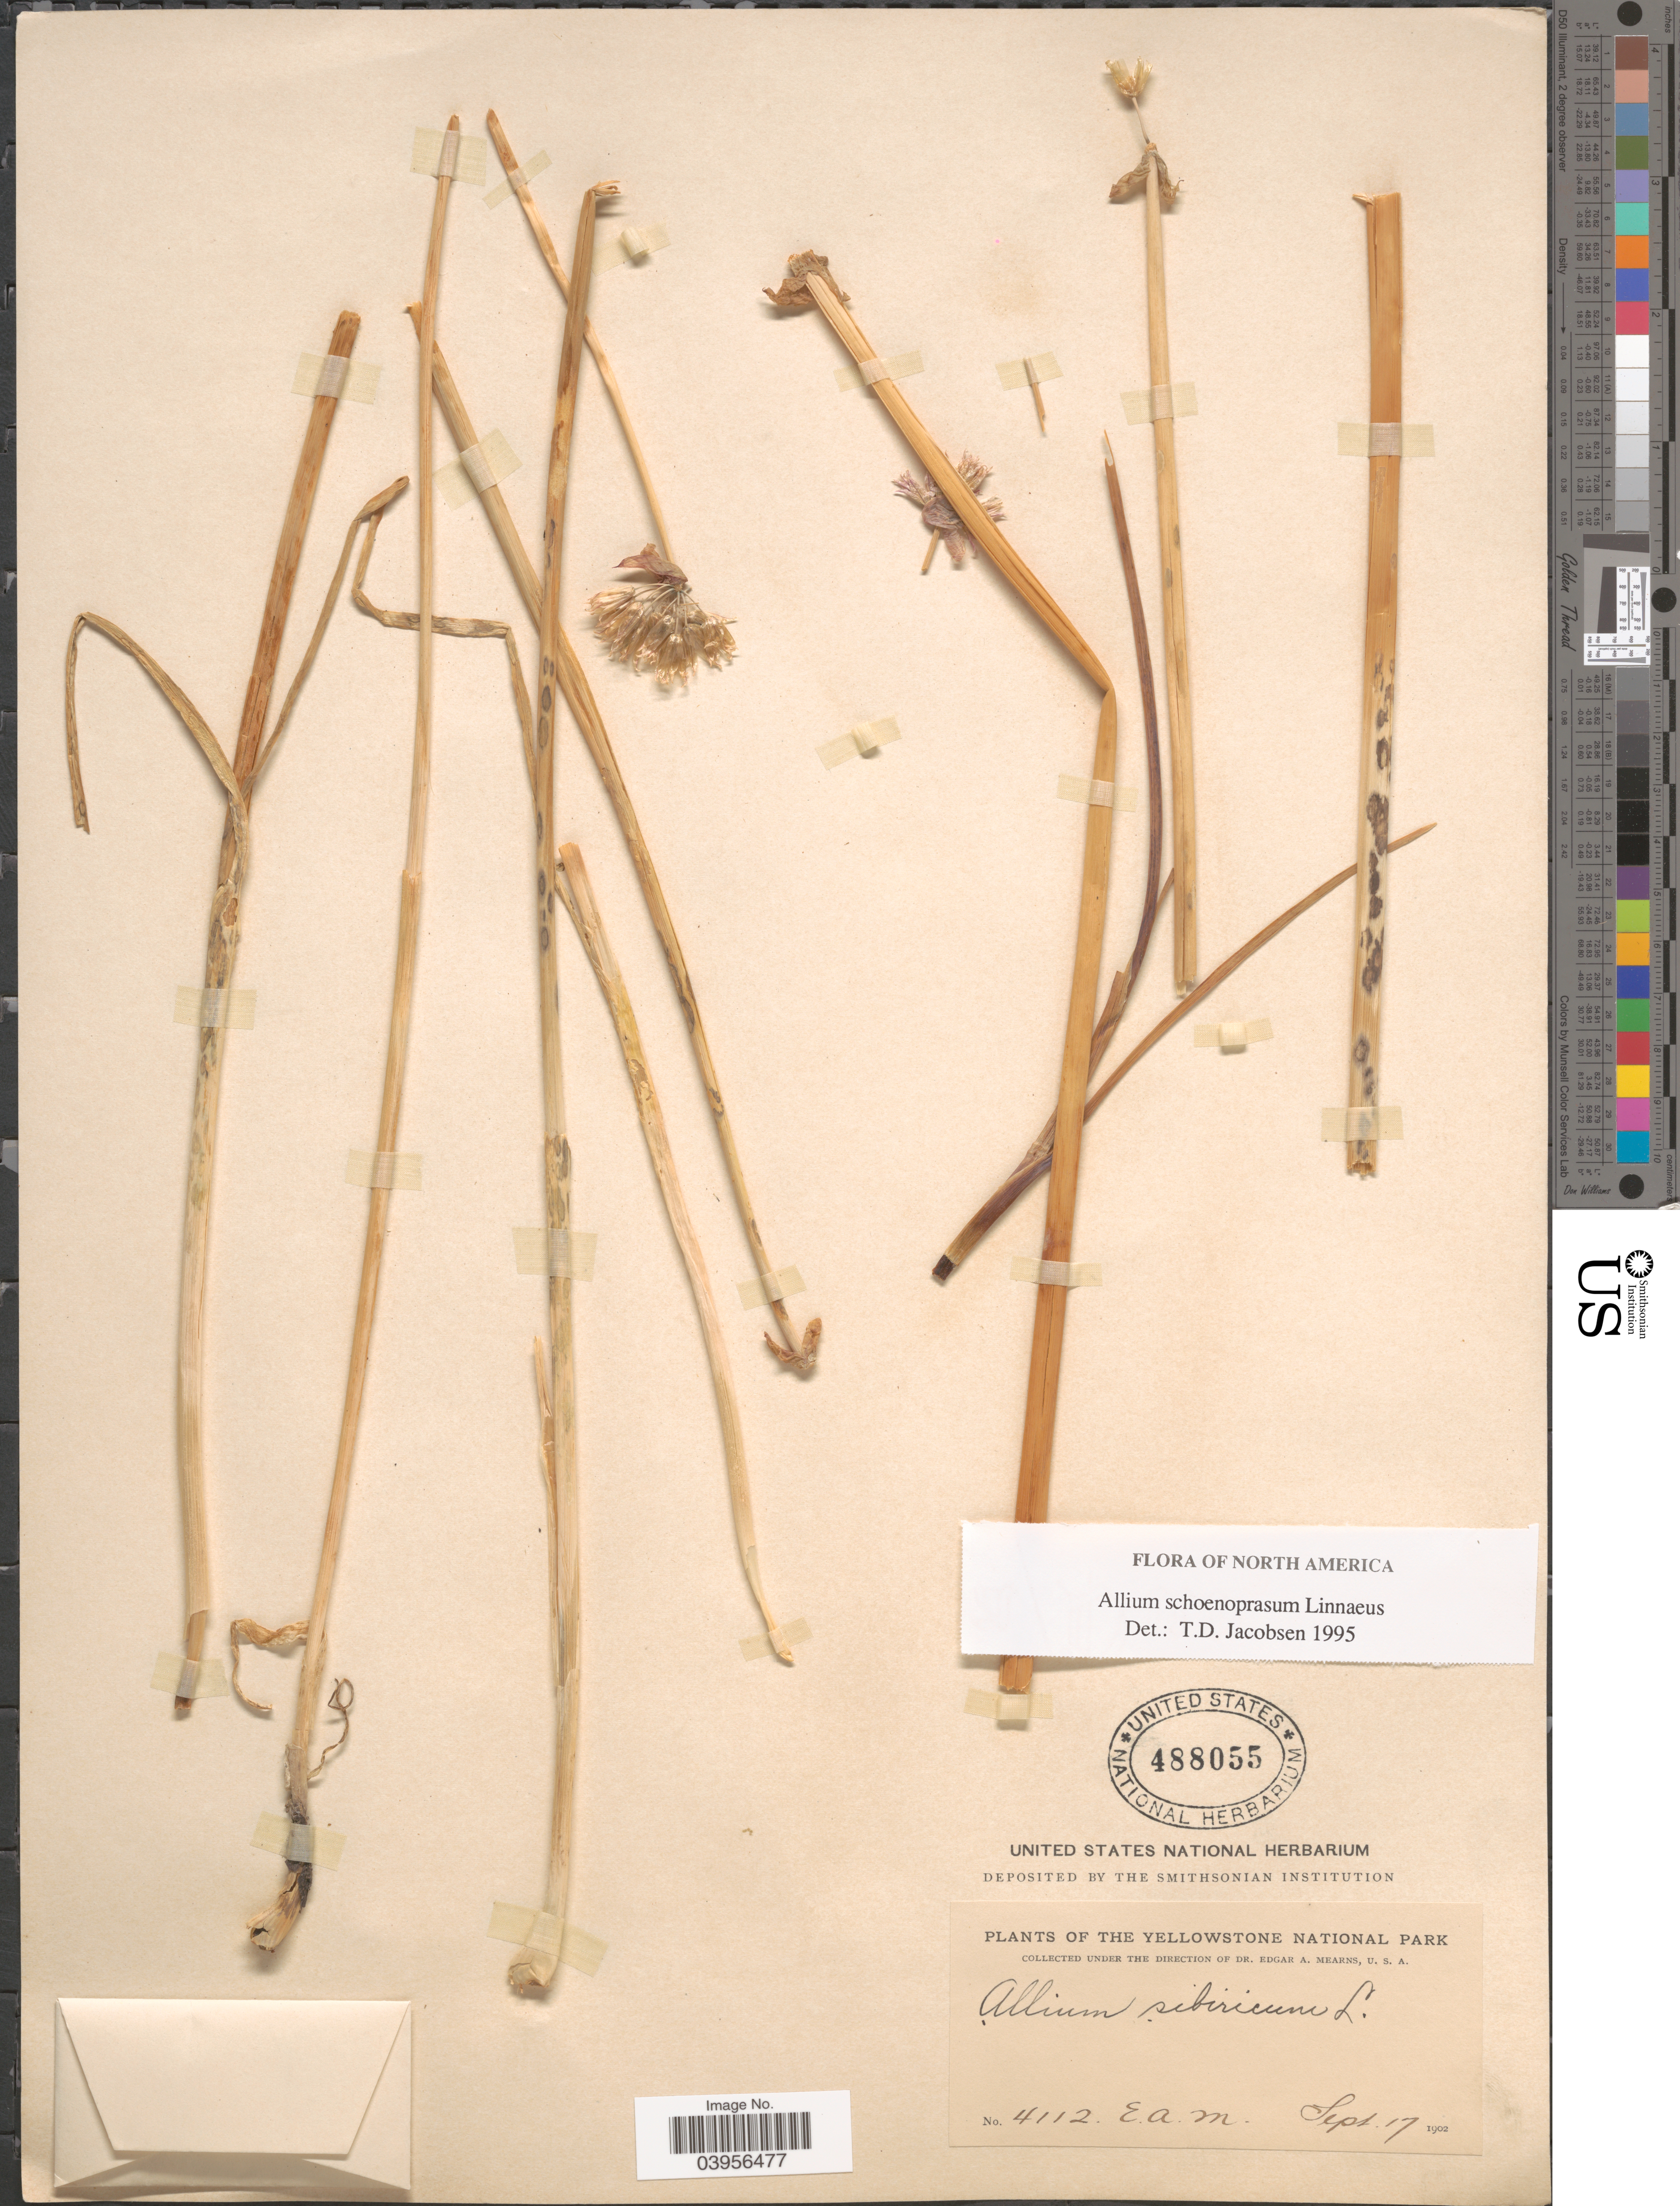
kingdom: Plantae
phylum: Tracheophyta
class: Liliopsida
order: Asparagales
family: Amaryllidaceae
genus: Allium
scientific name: Allium schoenoprasum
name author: L.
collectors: E. A. Mearns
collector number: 4112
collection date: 1902-09-17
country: United States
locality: The Yellowstone National Park.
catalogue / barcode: US 488055